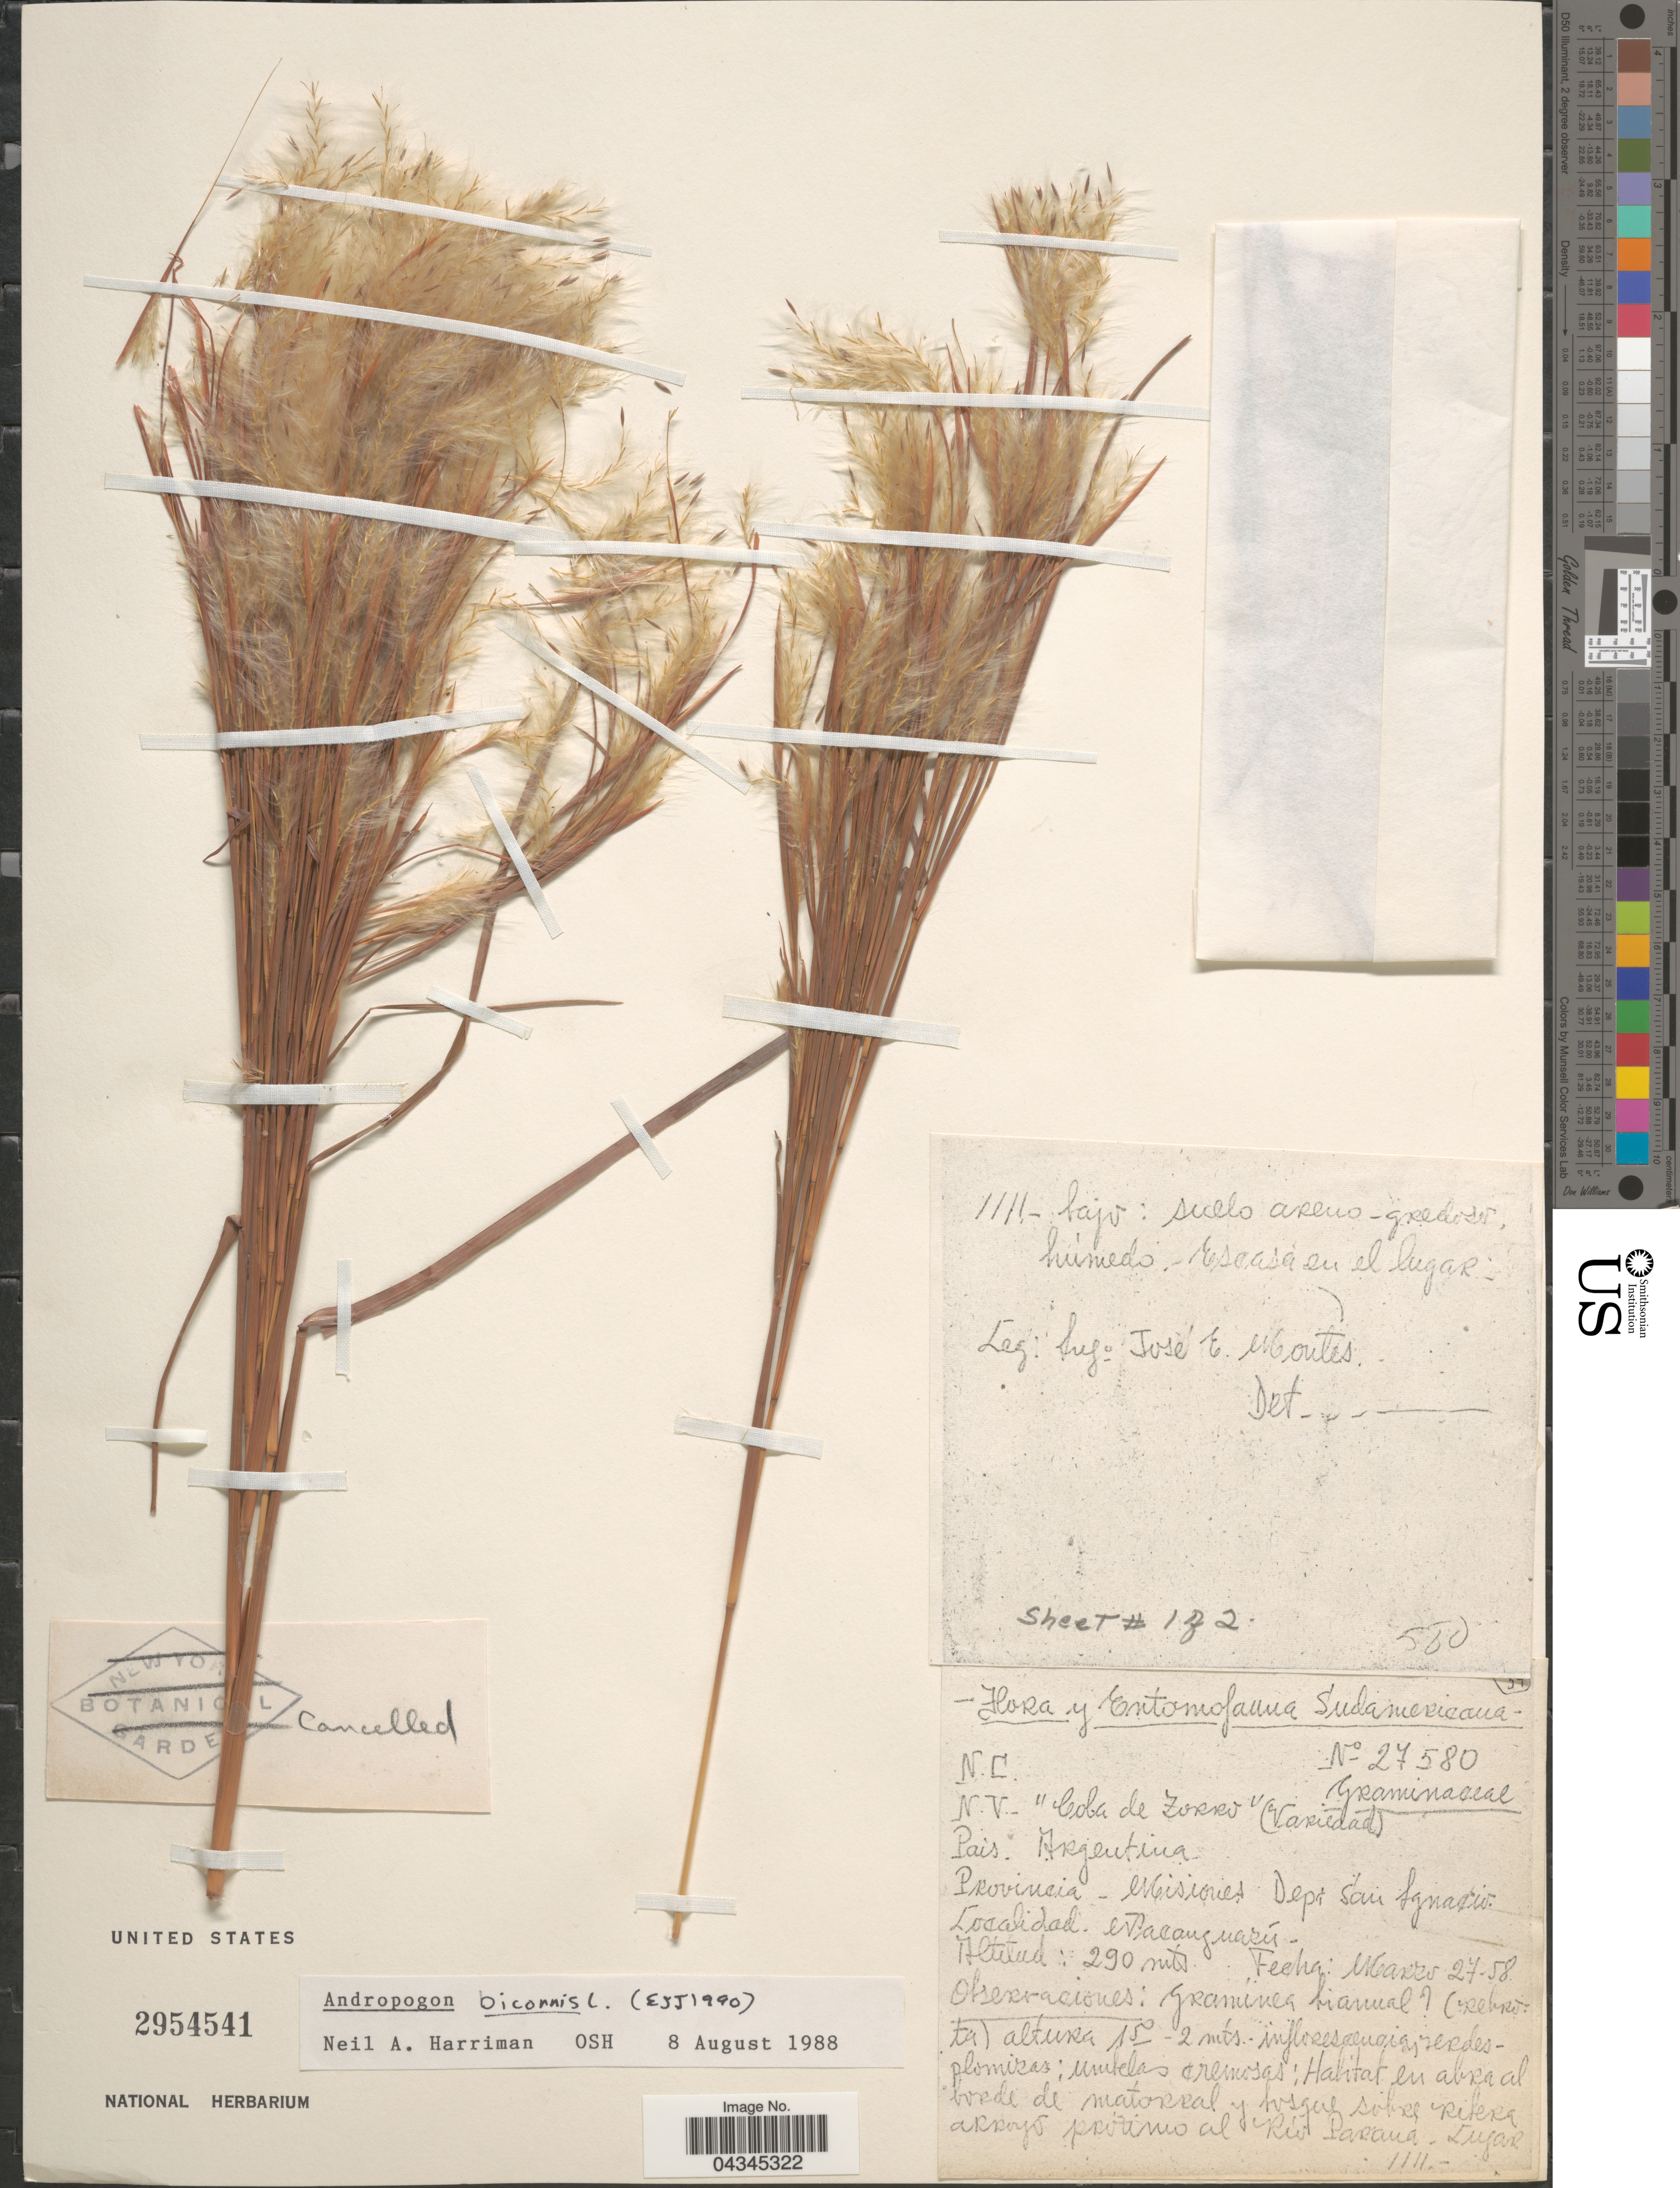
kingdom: Plantae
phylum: Tracheophyta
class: Liliopsida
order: Poales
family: Poaceae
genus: Andropogon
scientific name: Andropogon bicornis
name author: L.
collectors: J. E. Montes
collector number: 27580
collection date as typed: Transcribed d/m/y: 27/3/58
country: Argentina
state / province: Misiones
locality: Dept San Ignacio. Nacauguarés.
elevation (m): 290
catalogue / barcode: US 2954541